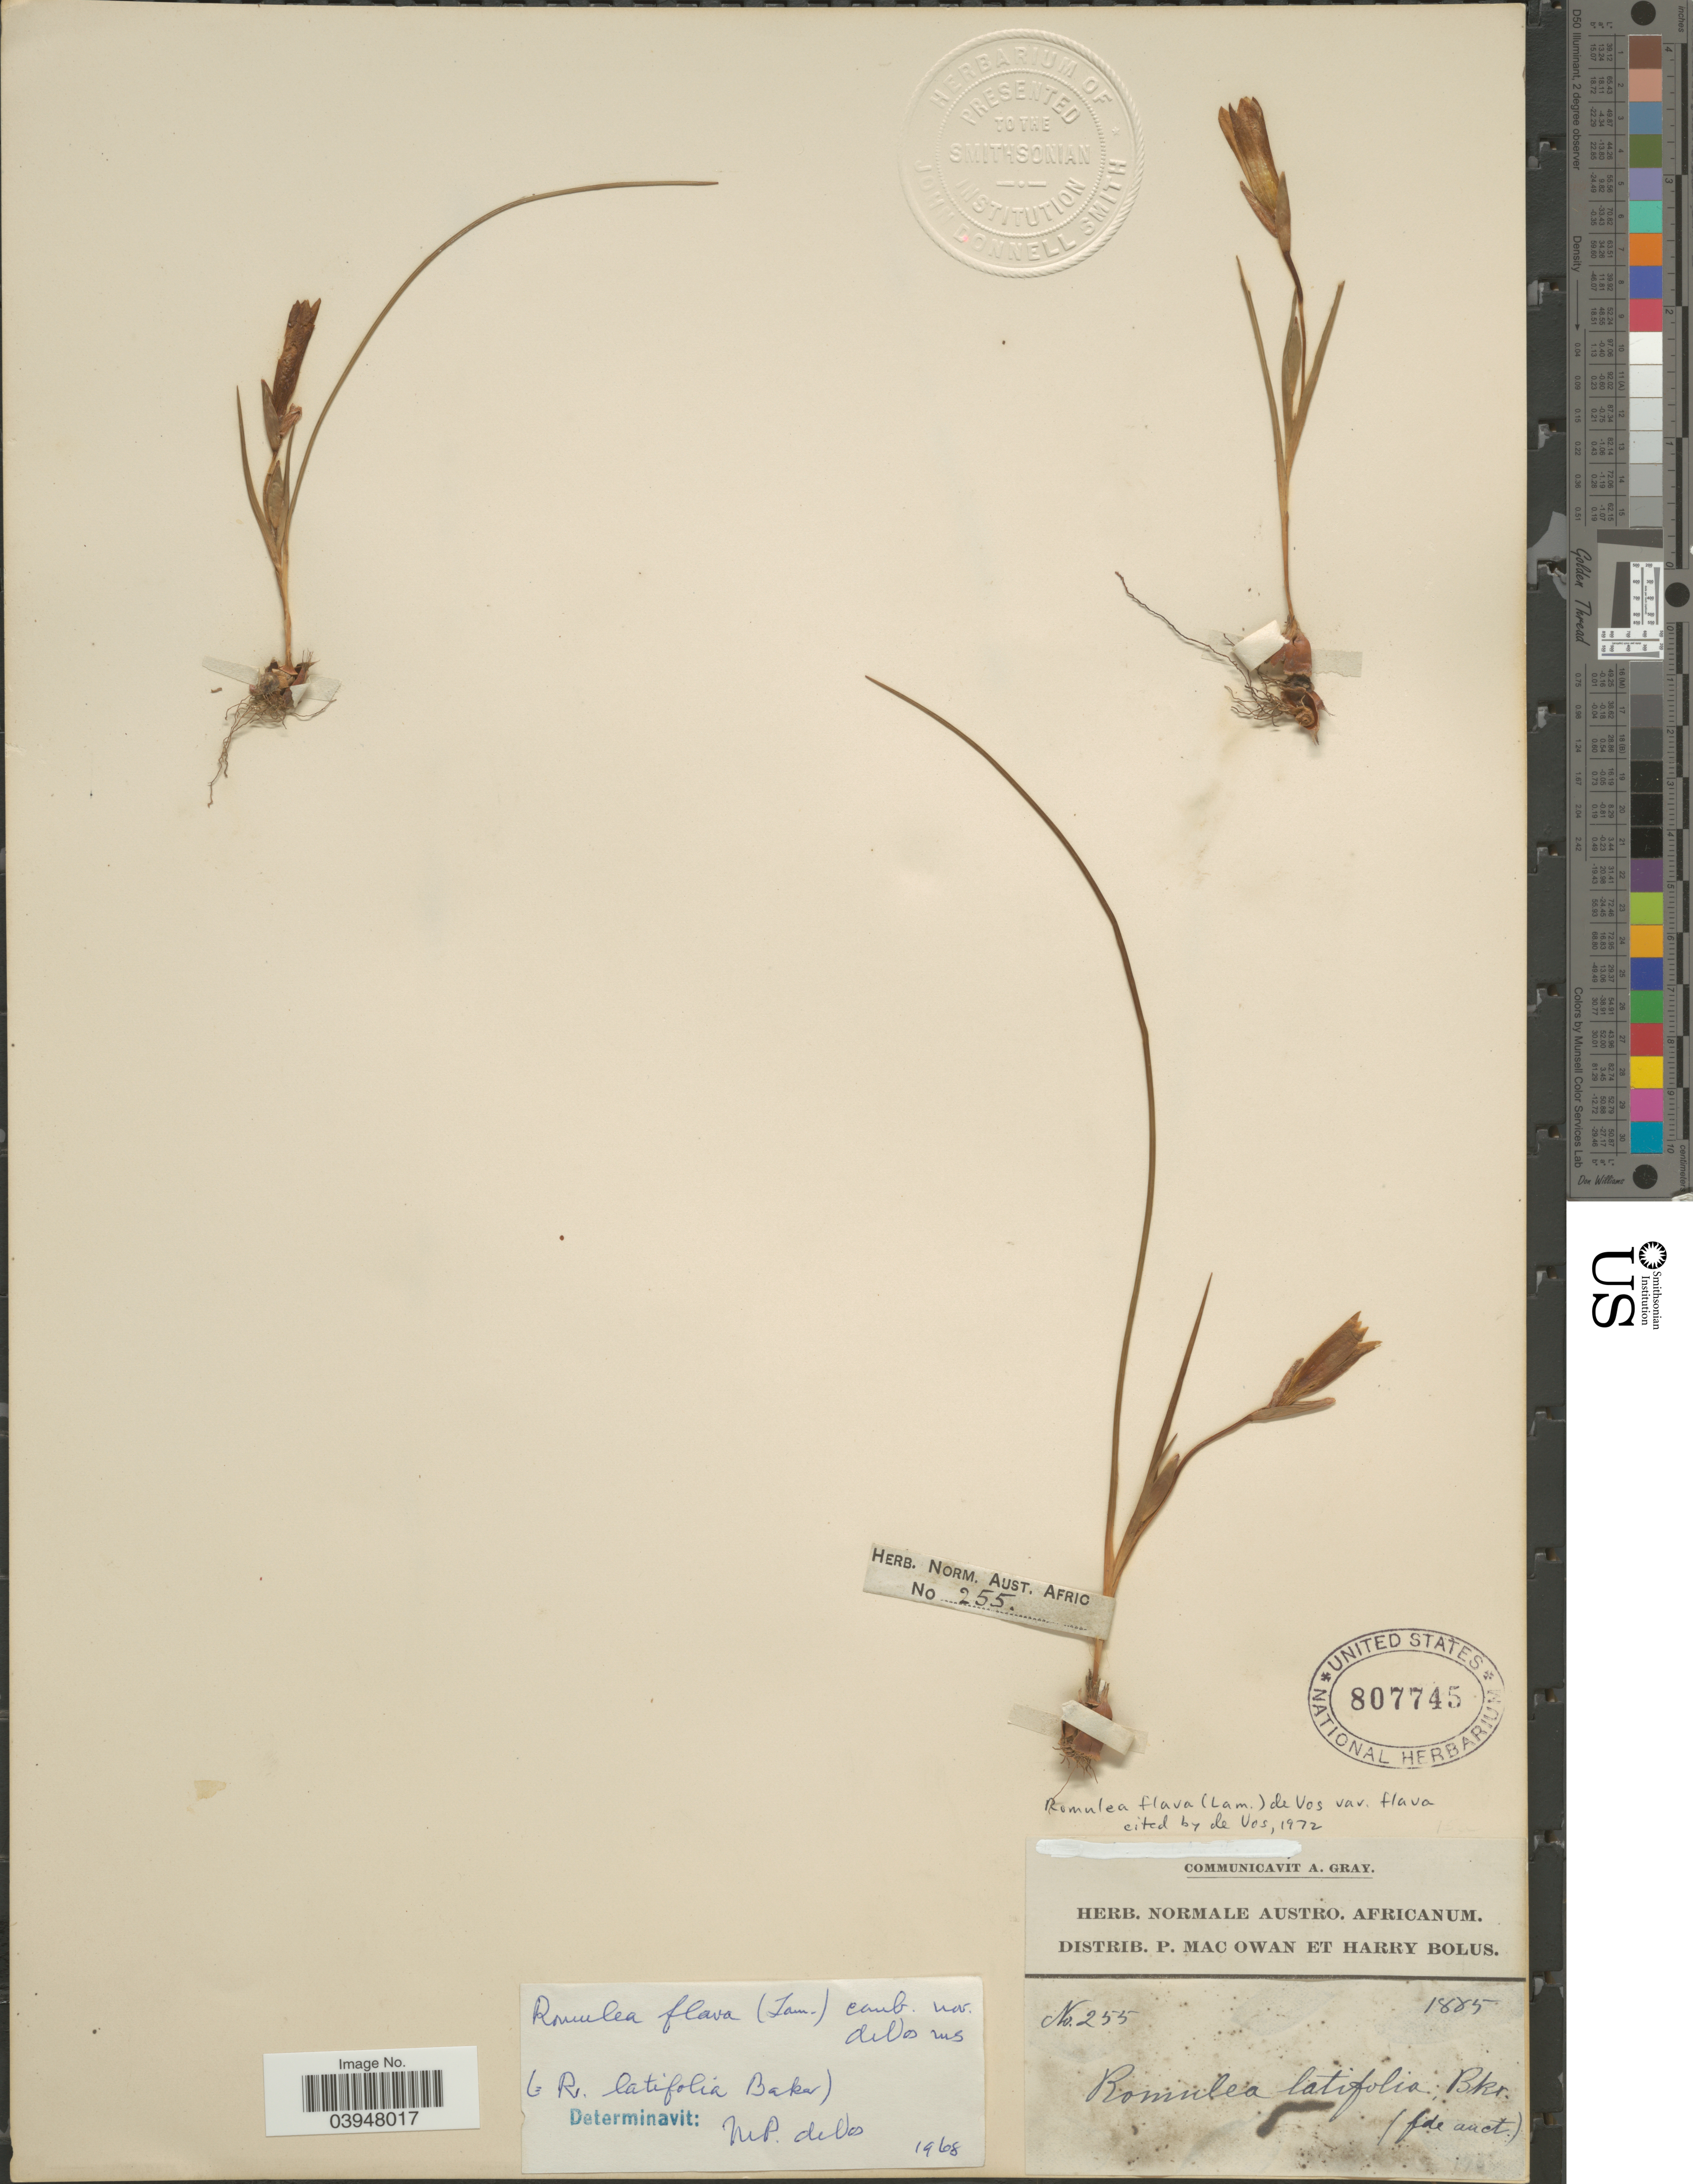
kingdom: Plantae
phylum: Tracheophyta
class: Liliopsida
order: Asparagales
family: Iridaceae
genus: Romulea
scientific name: Romulea flava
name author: (Lam.) M.P. de Vos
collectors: P. MacOwan & H. Bolus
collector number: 255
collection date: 1885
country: South Africa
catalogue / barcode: US 807745